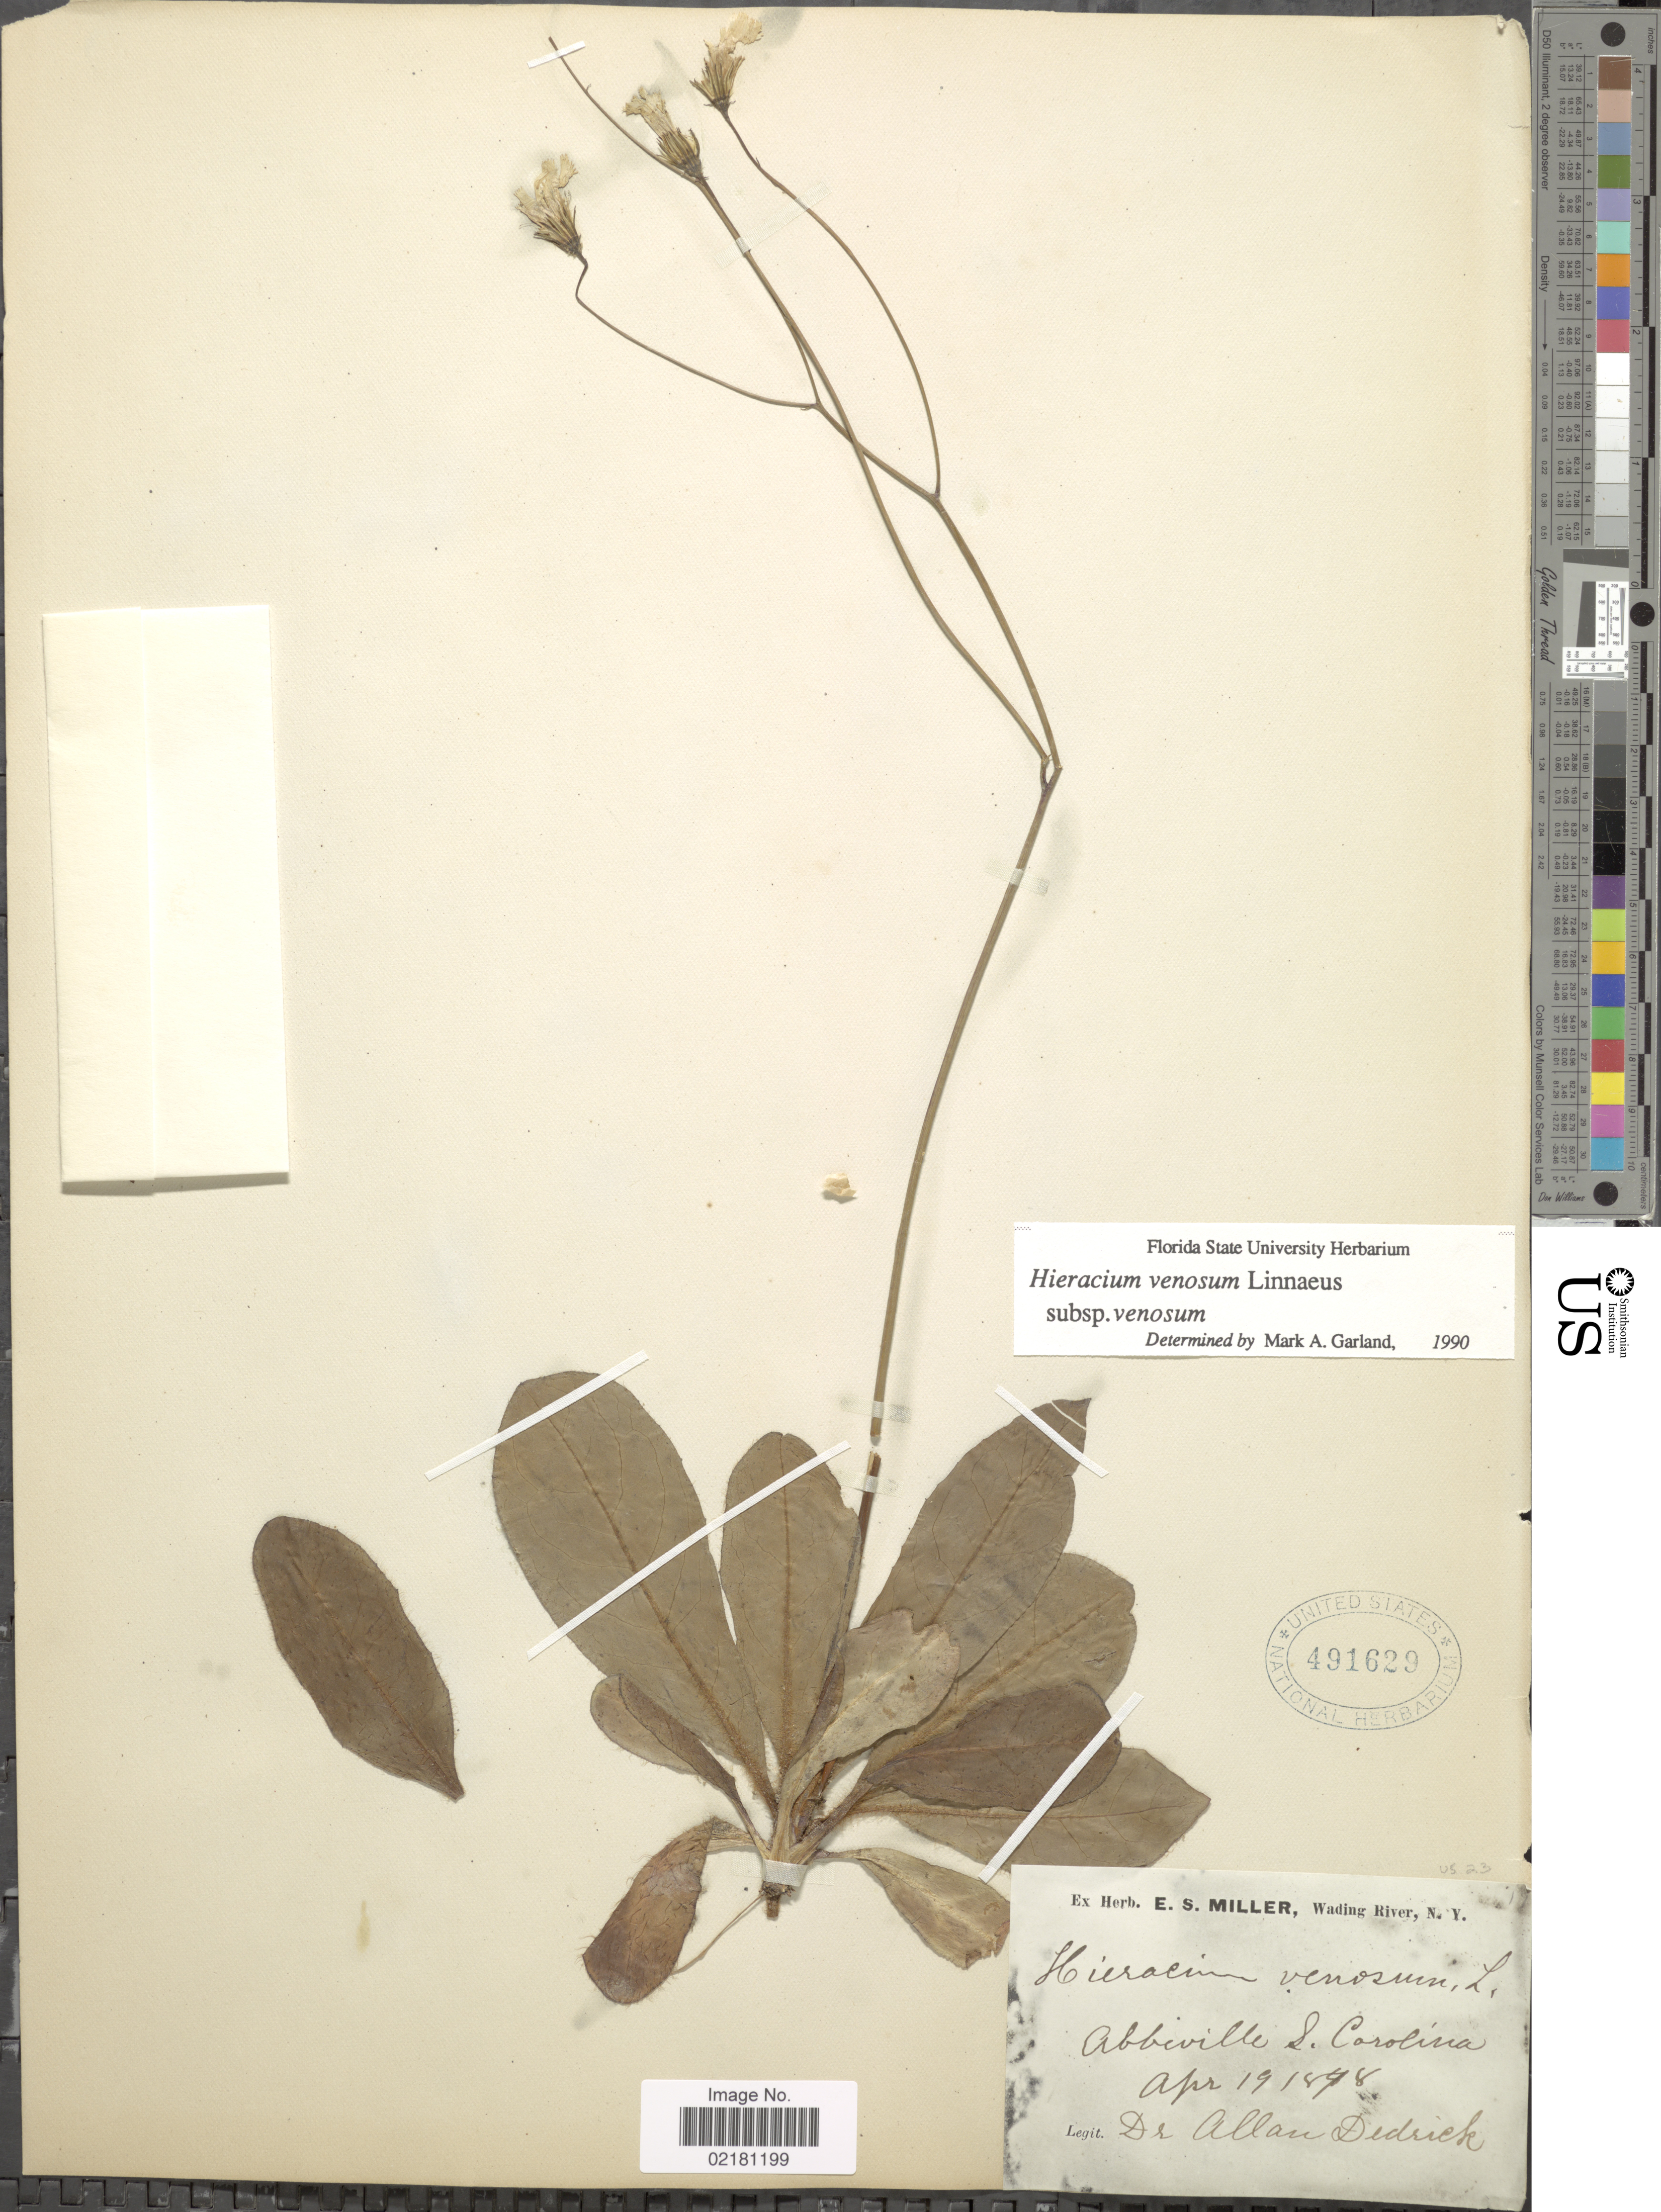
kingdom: Plantae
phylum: Tracheophyta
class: Magnoliopsida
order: Asterales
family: Asteraceae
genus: Hieracium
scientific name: Hieracium venosum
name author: L.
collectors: A. Dedrick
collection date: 1898-04-19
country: United States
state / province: South Carolina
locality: Abbiville, S. Carolina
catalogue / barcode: US 491629